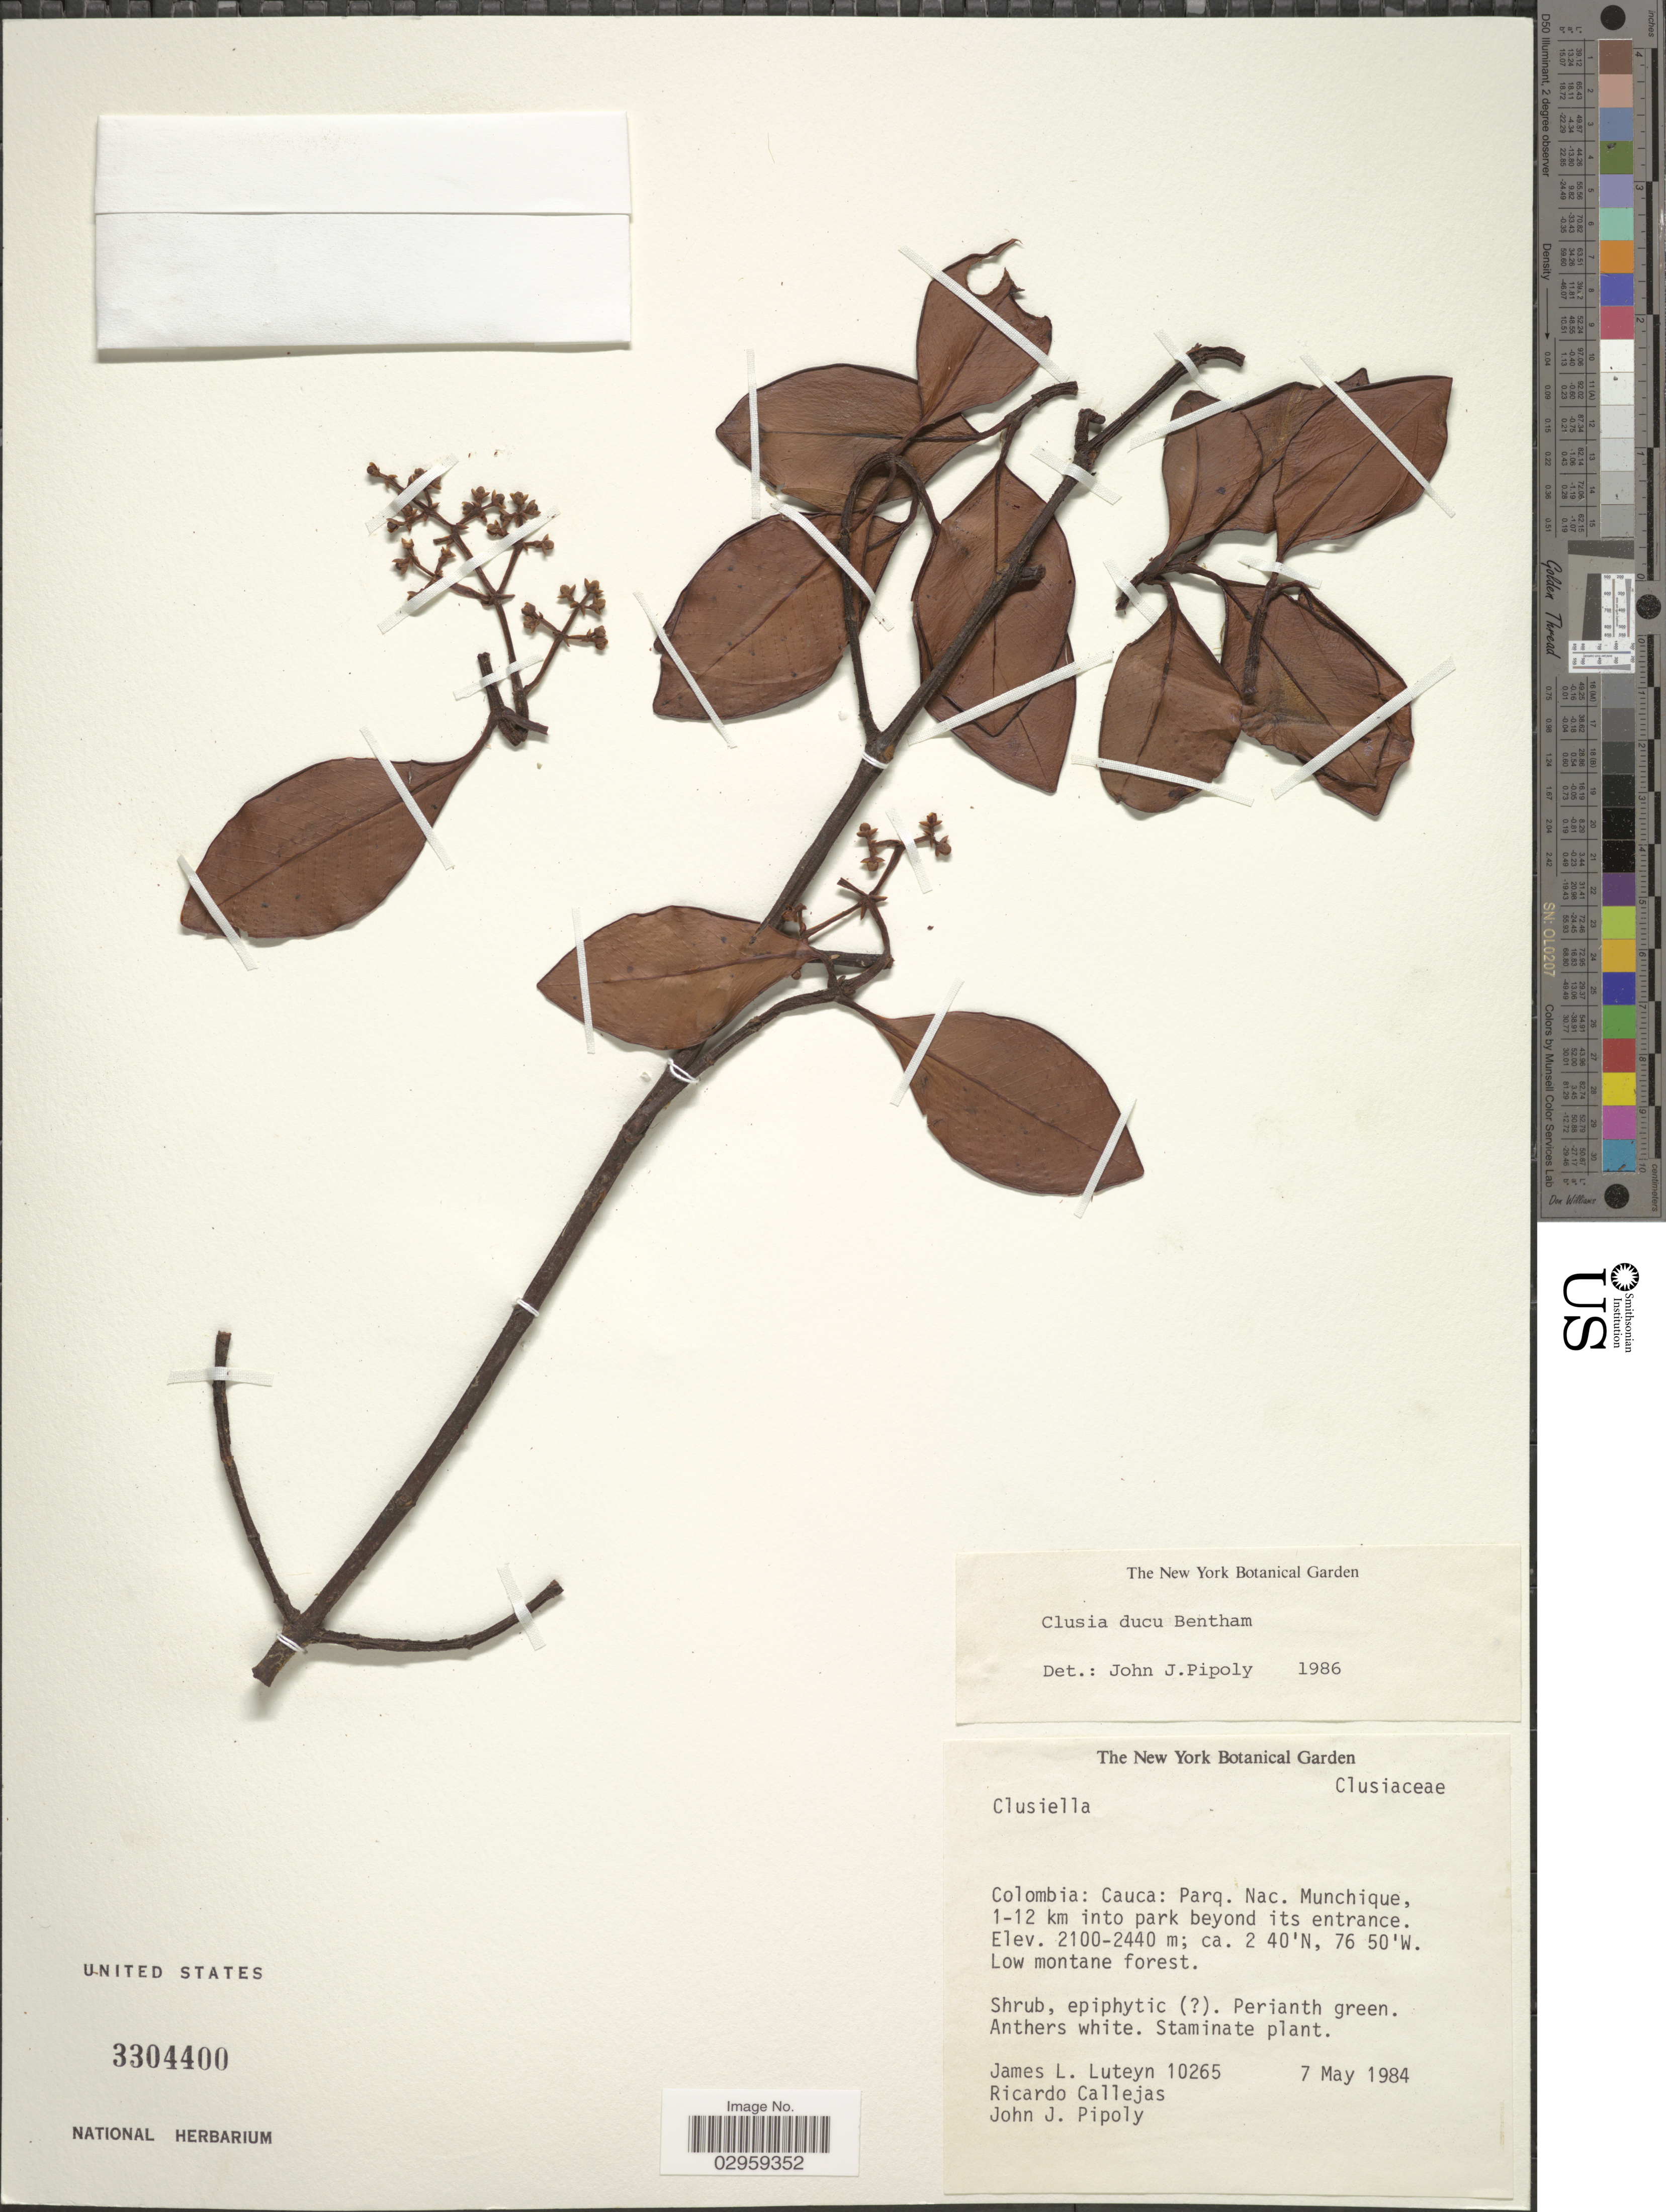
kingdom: Plantae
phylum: Tracheophyta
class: Magnoliopsida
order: Malpighiales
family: Clusiaceae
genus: Clusia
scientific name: Clusia ducu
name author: Benth.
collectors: J. Luteyn, R. Callejas & J. J. Pipoly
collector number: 10265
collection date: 1984-05-07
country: Colombia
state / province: Cauca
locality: Parq. Nac. Munchique, 1-12 km into park beyond its entrance.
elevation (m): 2100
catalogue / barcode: US 3304400